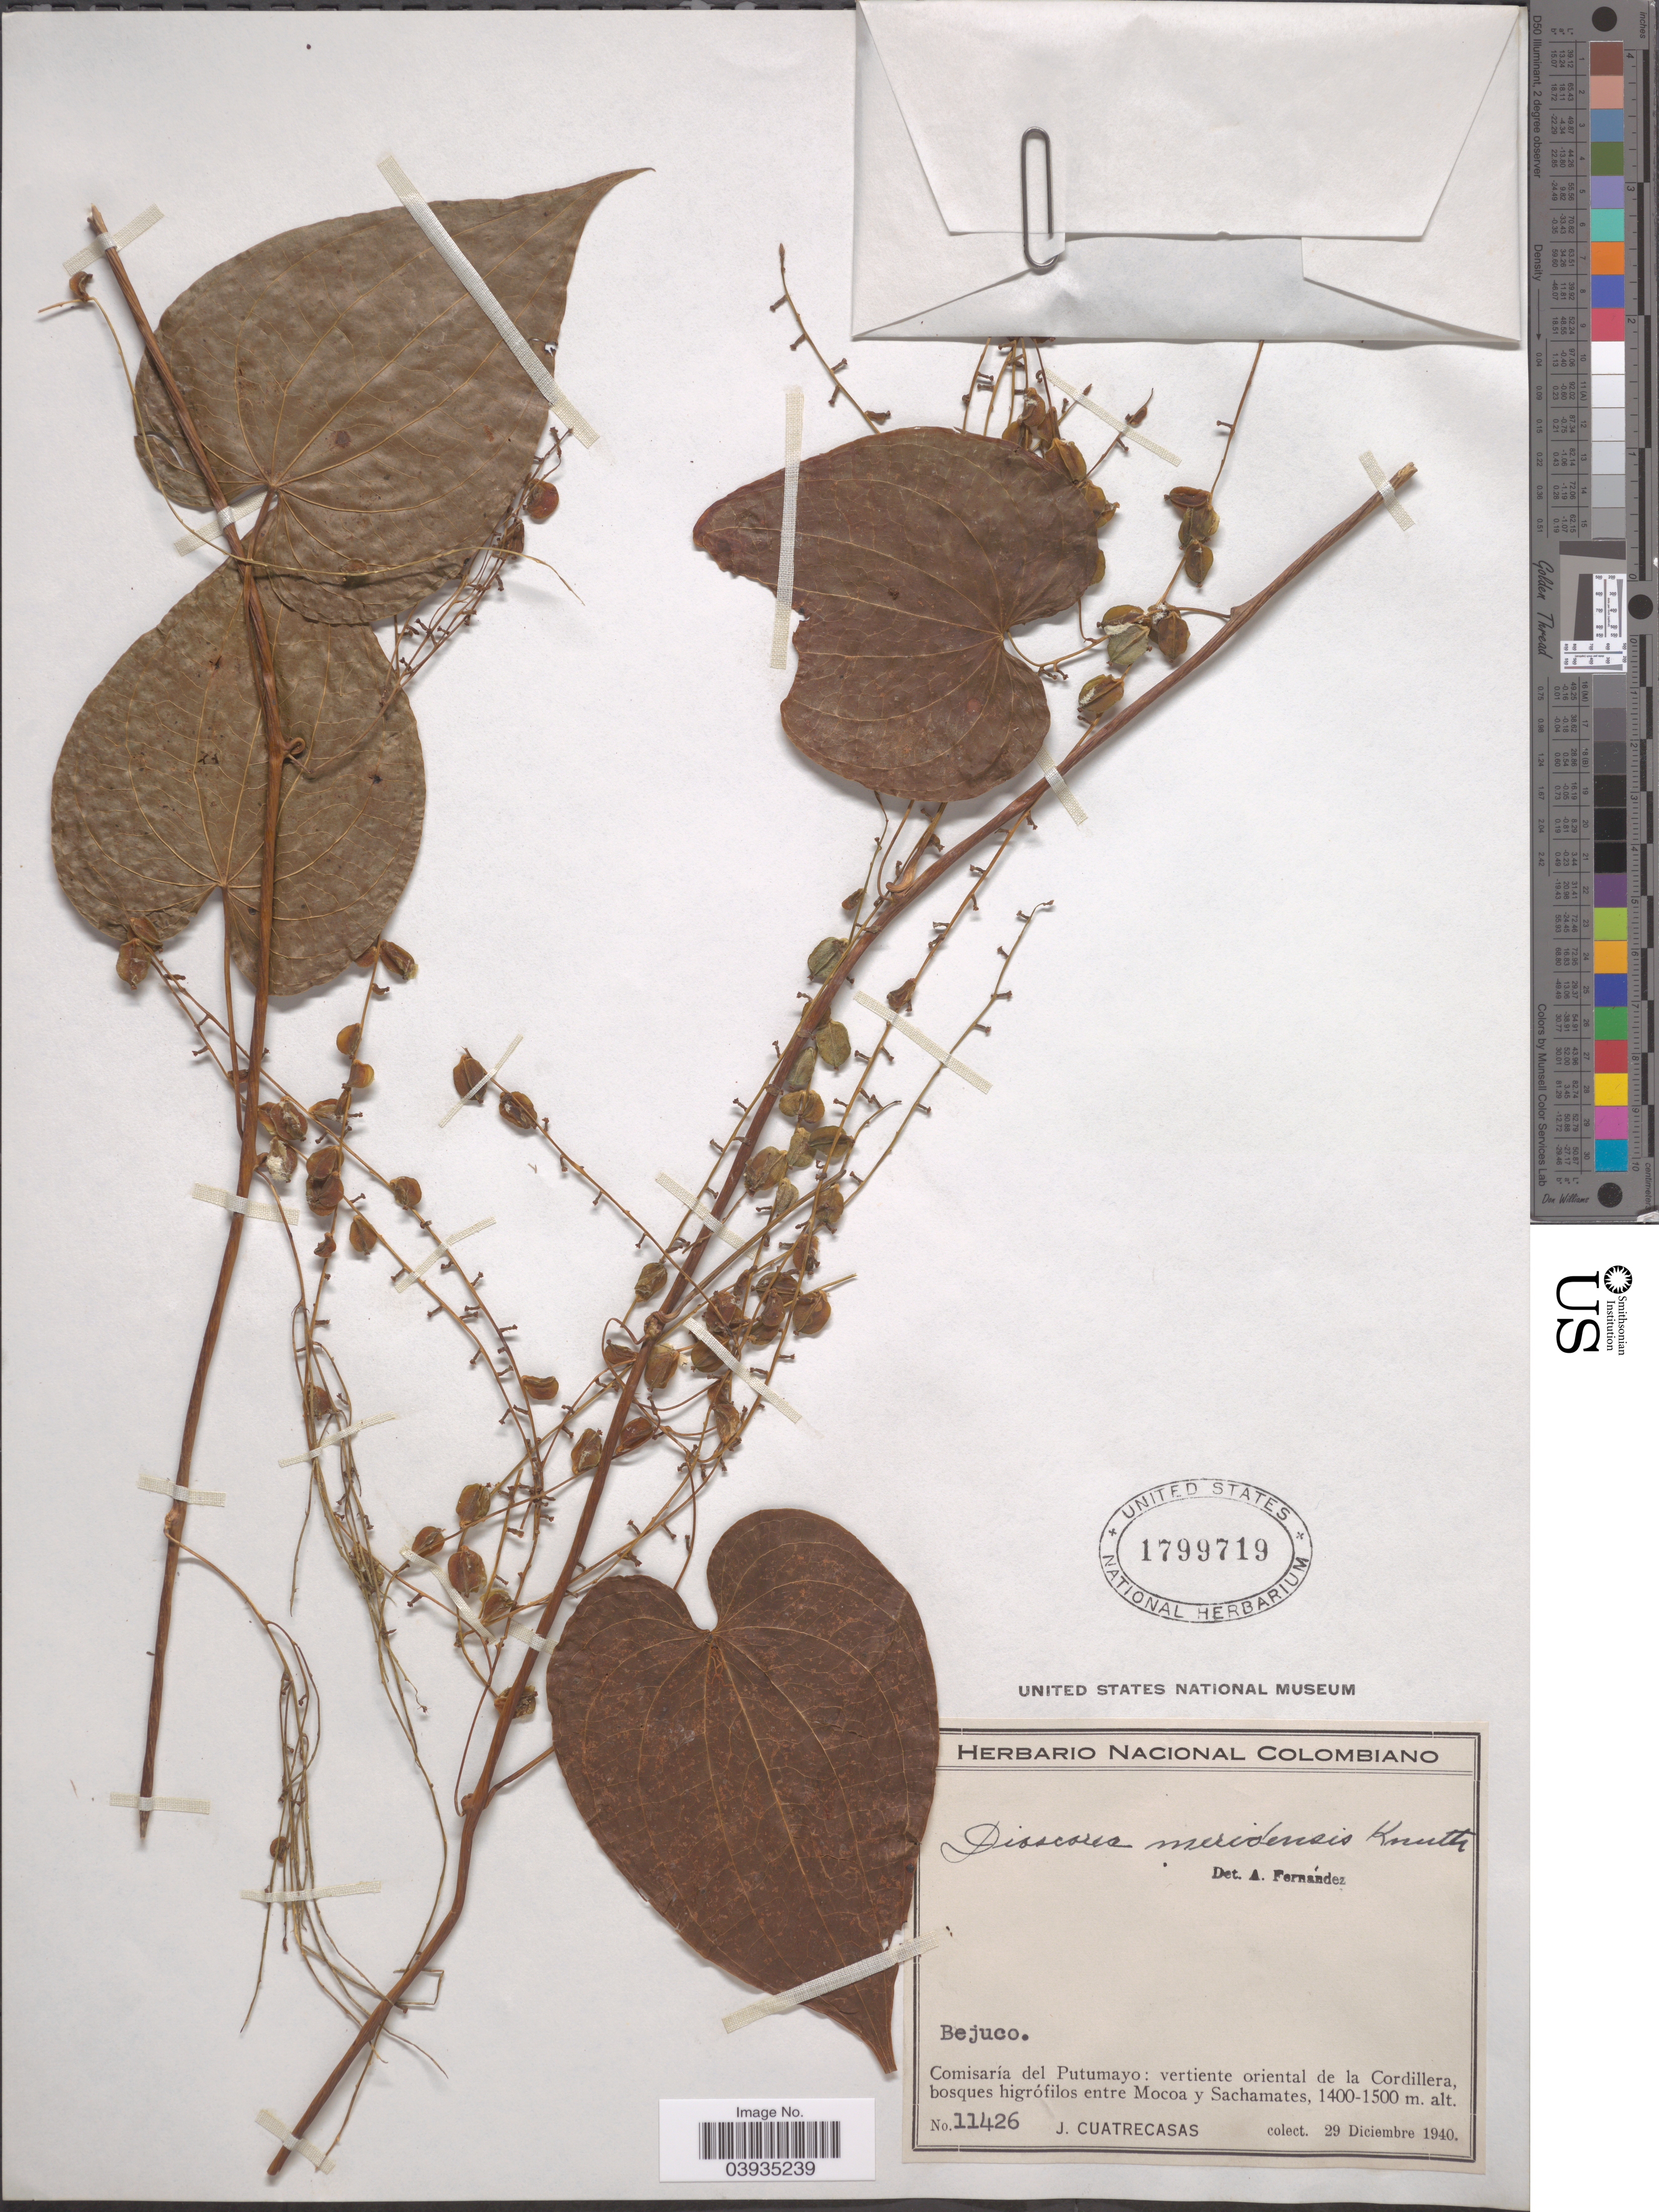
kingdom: Plantae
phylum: Tracheophyta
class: Liliopsida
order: Dioscoreales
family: Dioscoreaceae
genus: Dioscorea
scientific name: Dioscorea meridensis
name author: Kunth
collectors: J. Cuatrecasas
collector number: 11426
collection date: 1940-12-29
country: Colombia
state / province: Putumayo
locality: Comisaría del Putumayo: vertiente oriental de la Cordillera, entre Mocoa y Sachamates.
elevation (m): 1400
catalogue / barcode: US 1799719